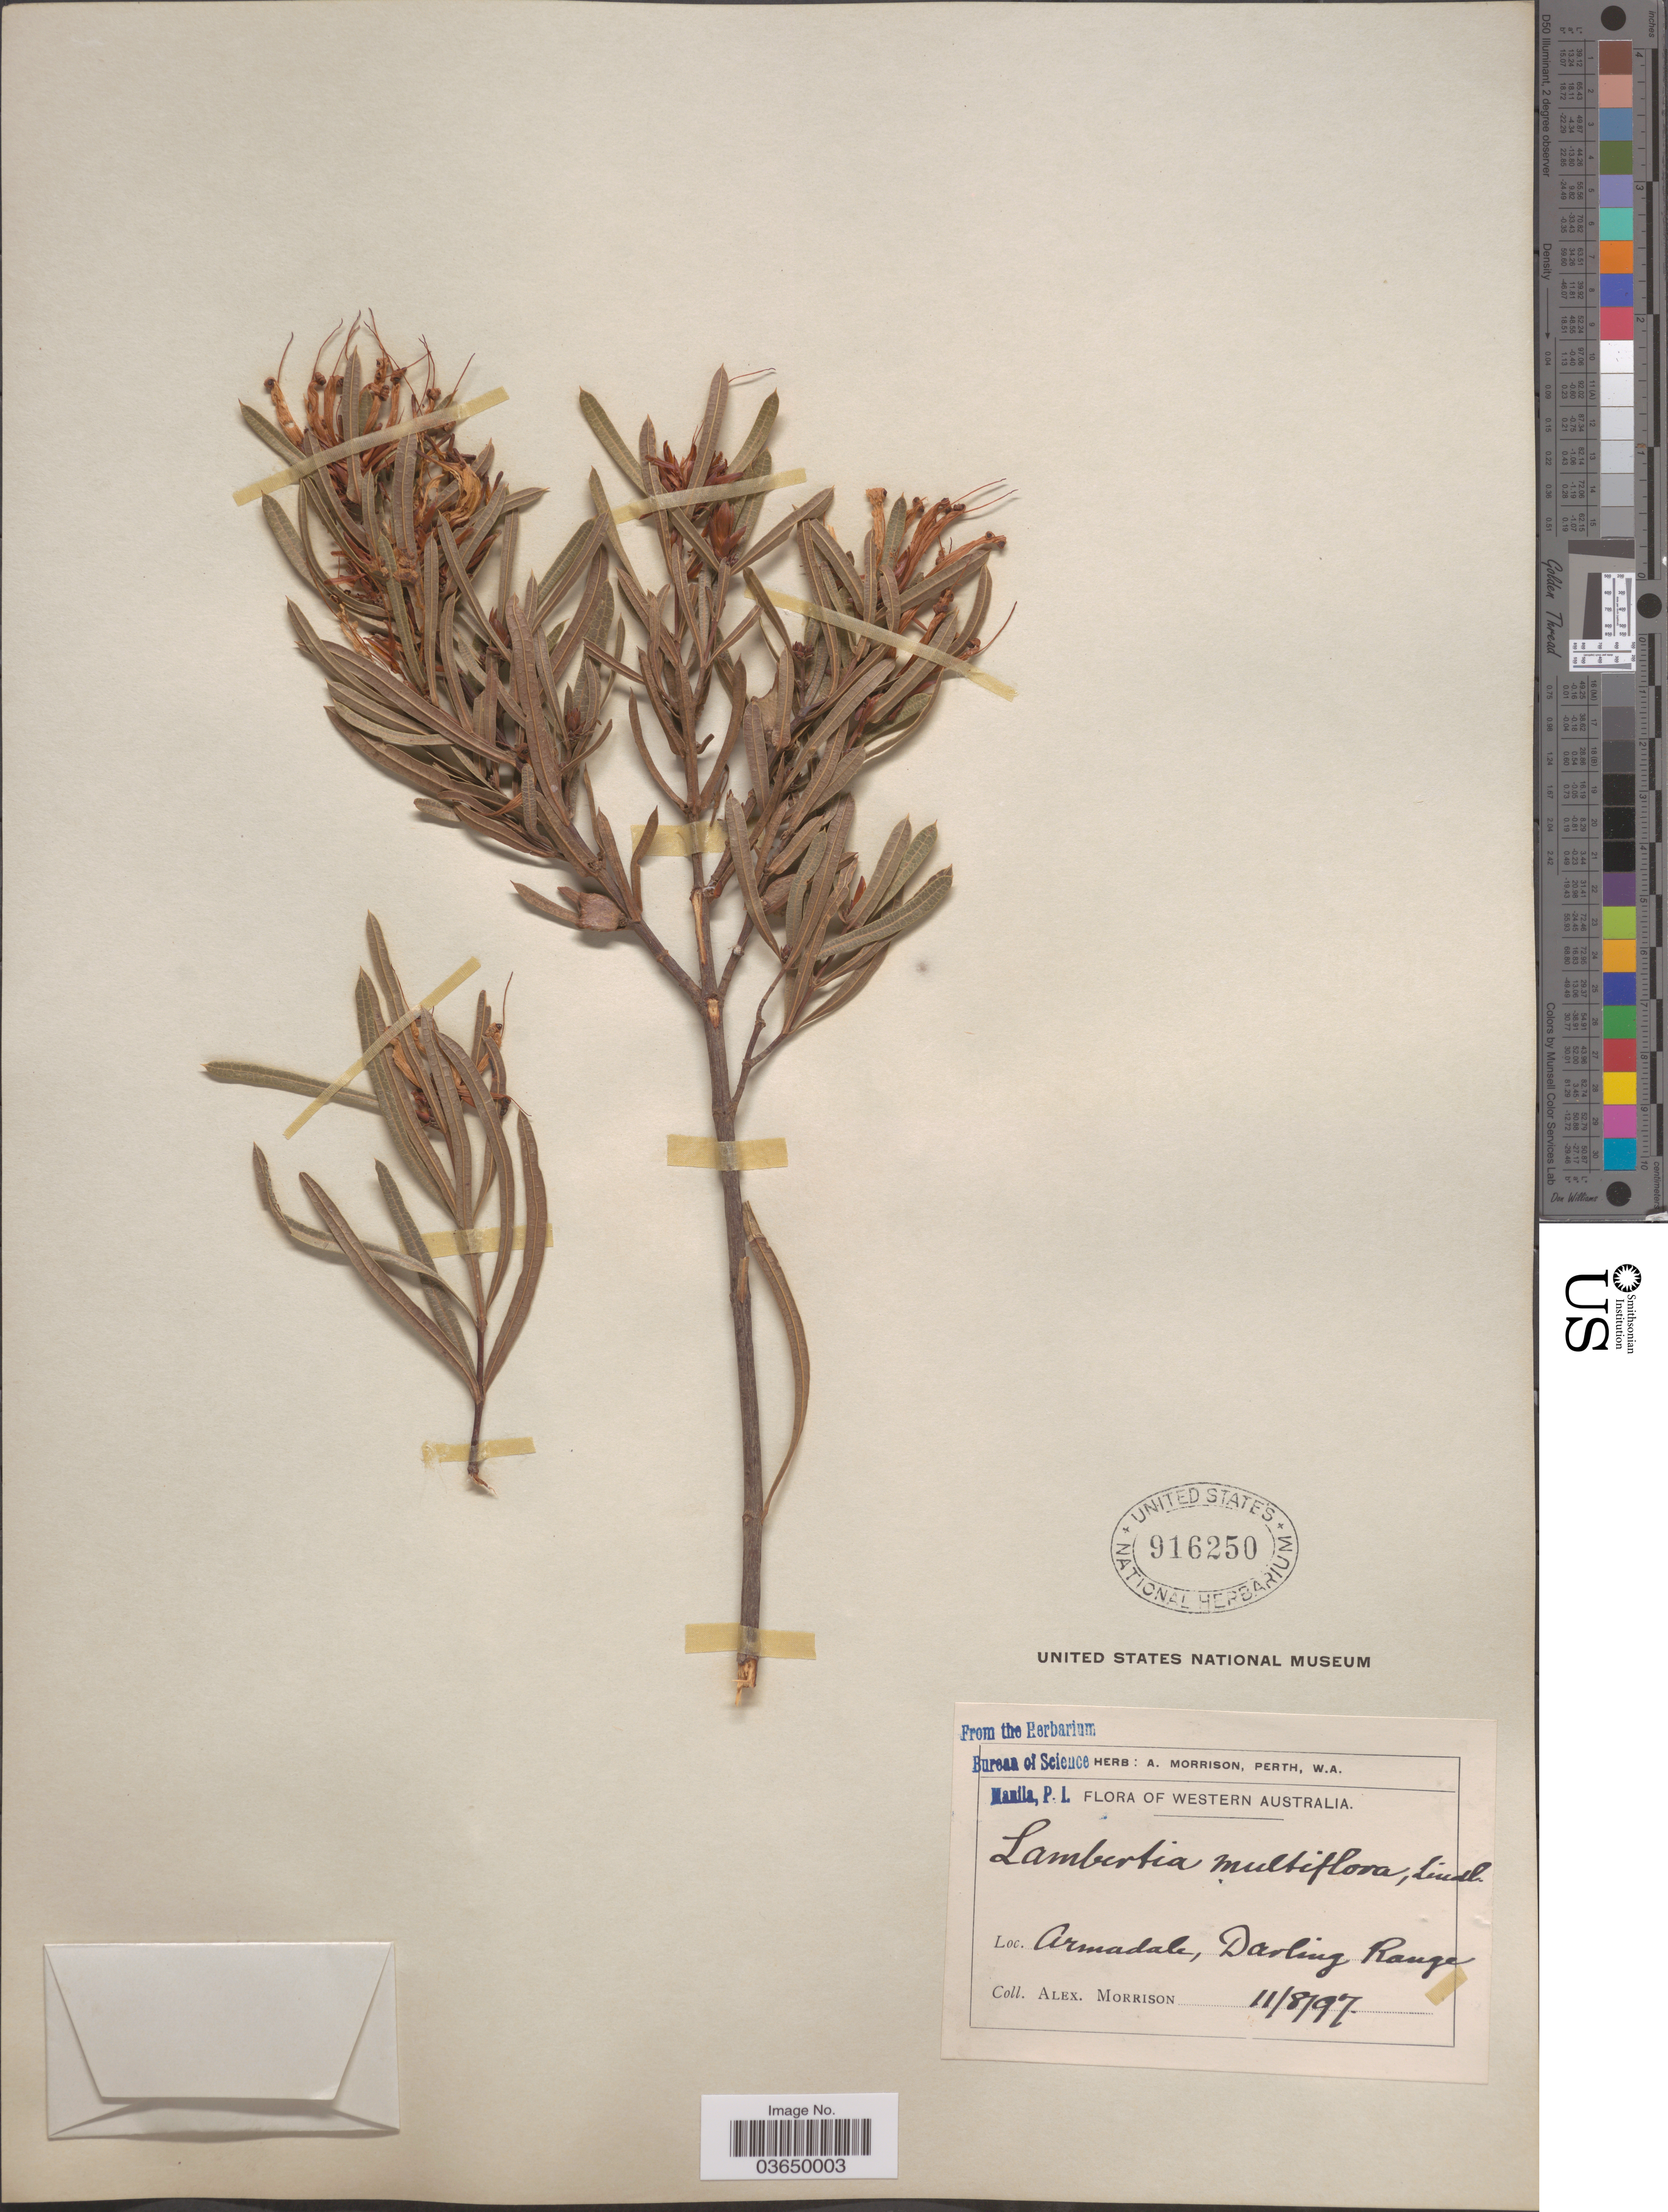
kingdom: Plantae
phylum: Tracheophyta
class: Magnoliopsida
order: Proteales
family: Proteaceae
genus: Lambertia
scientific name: Lambertia multiflora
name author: Lindl.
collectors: A. Morrison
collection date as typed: Transcribed d/m/y: 11/8/97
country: Australia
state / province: Western Australia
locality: Armadale, Darling Range.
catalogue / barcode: US 916250